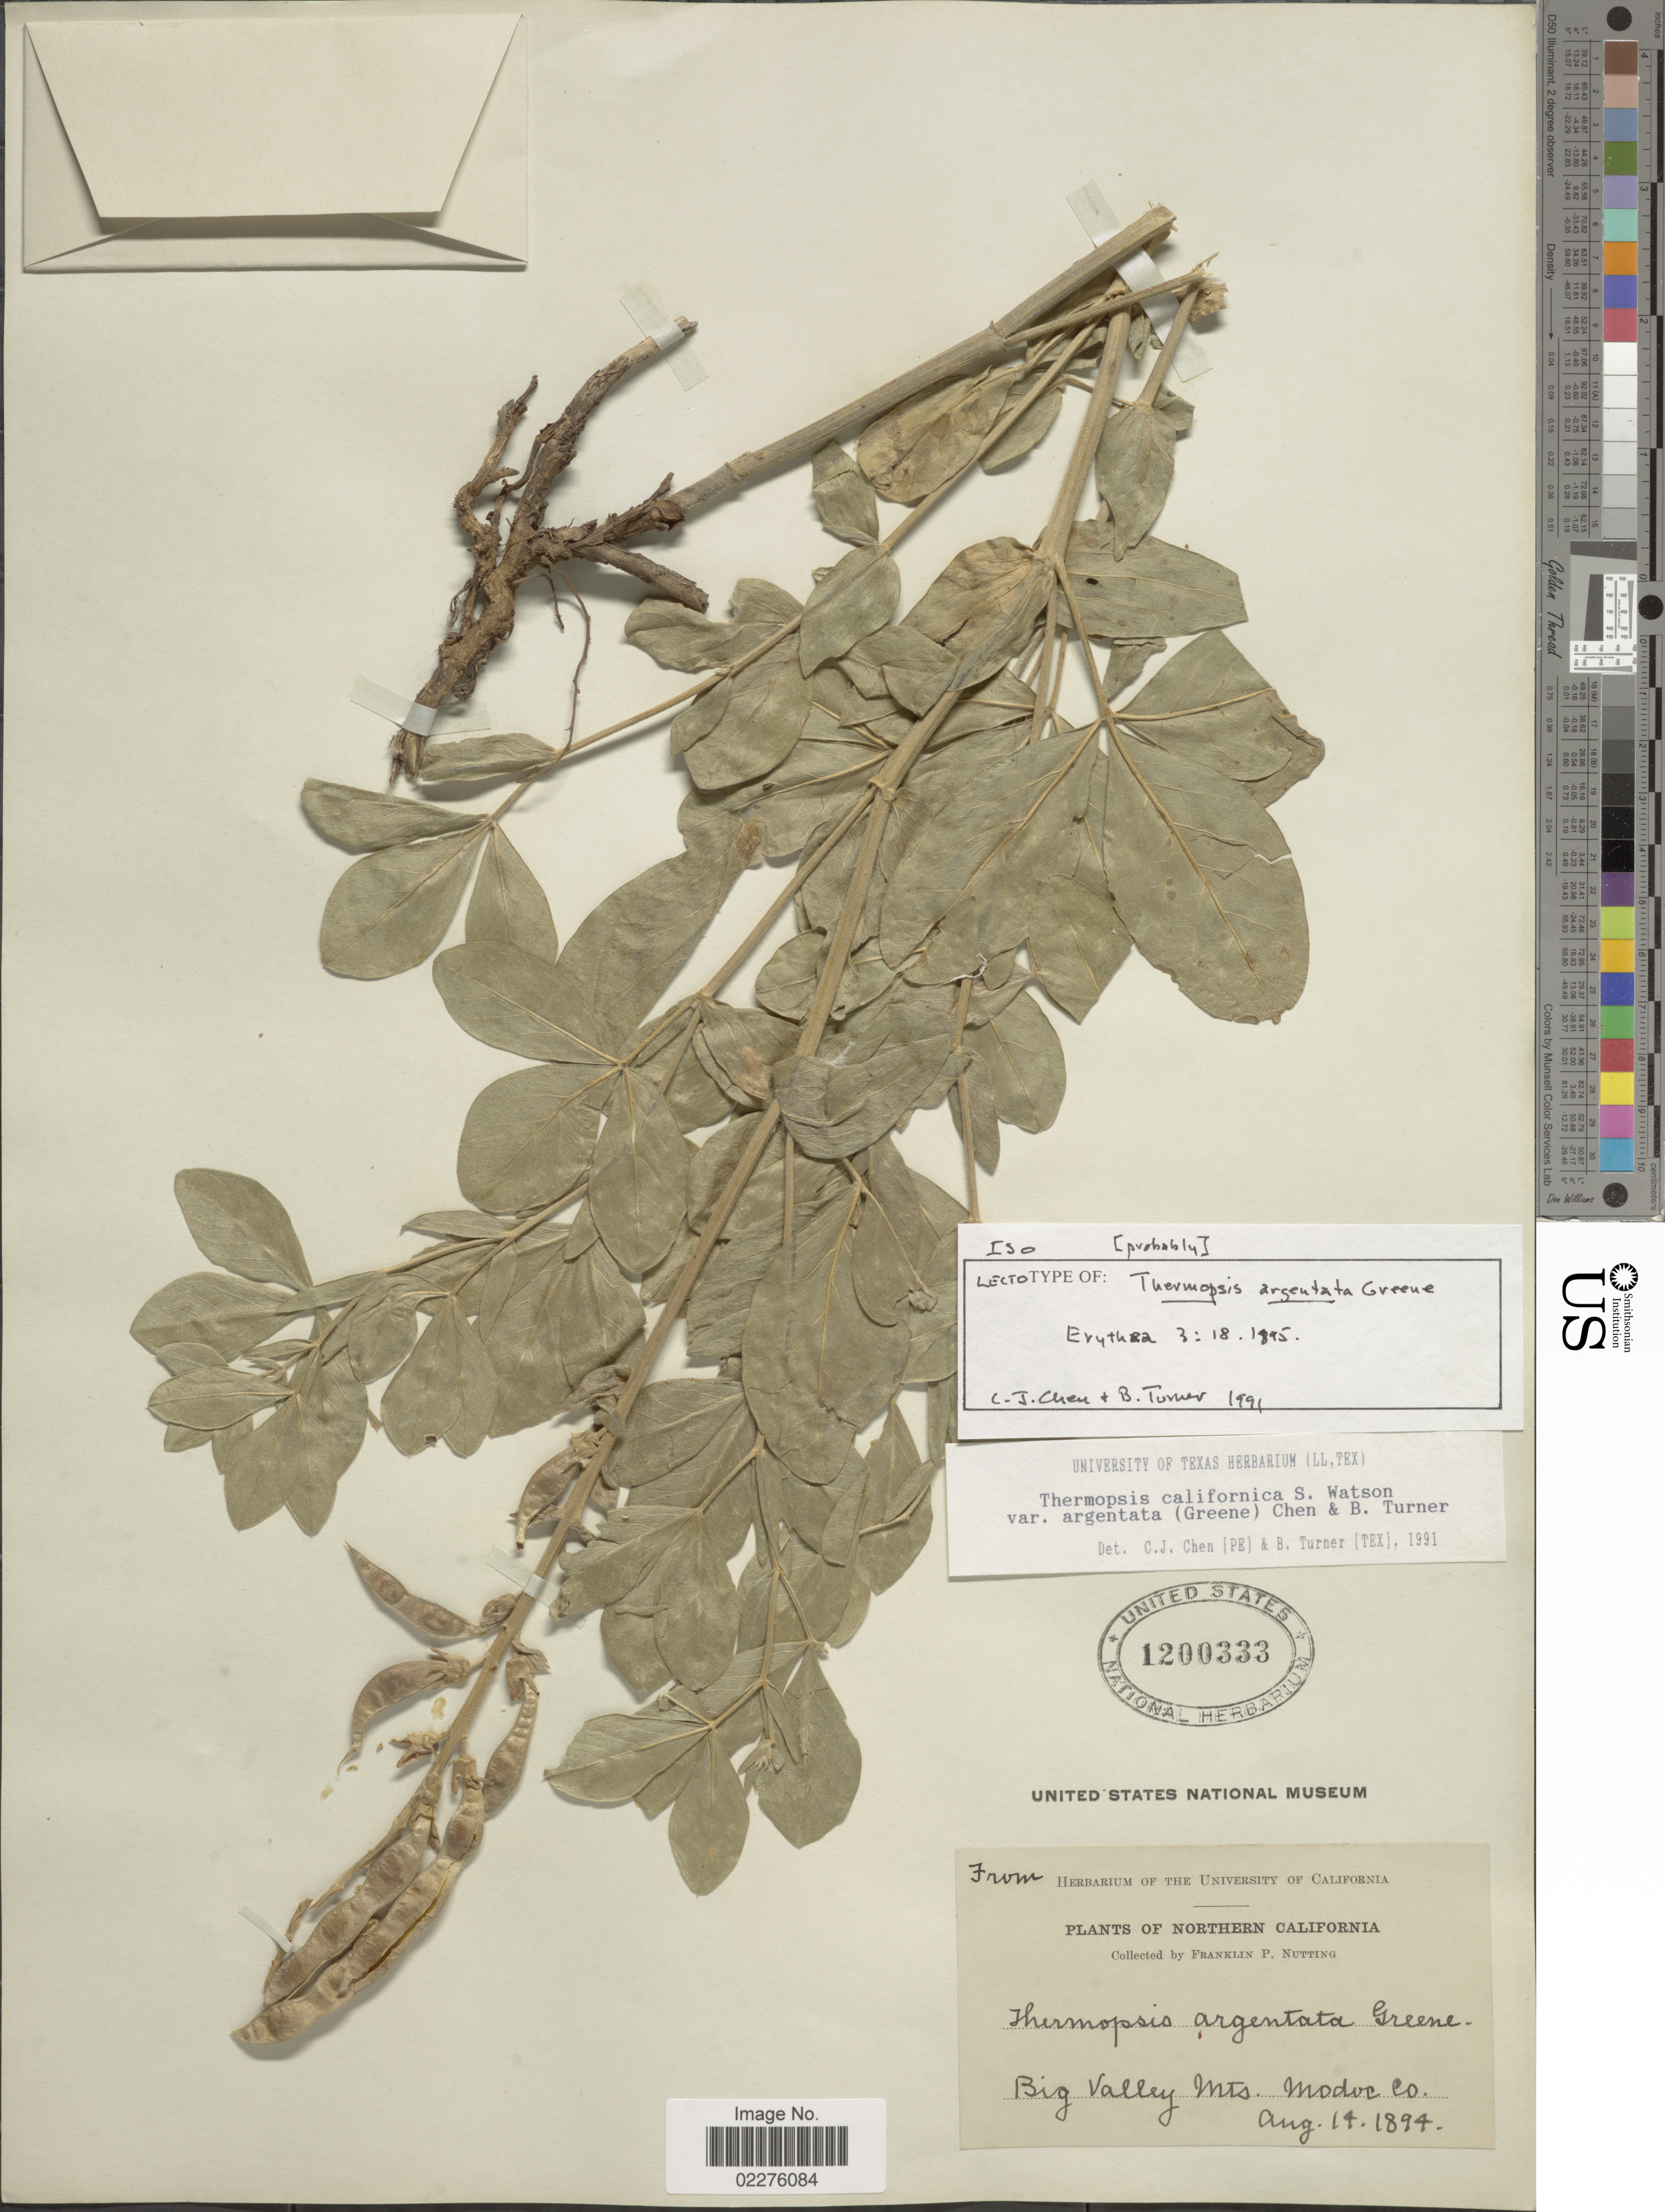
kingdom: Plantae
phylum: Tracheophyta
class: Magnoliopsida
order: Fabales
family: Fabaceae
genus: Thermopsis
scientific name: Thermopsis californica var. argentata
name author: (Greene) C.J. Chen & B.L. Turner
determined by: Chen, C. J.; Turner, B. L.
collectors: F. Nutting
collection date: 1894-08-14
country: United States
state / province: California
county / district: Modoc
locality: Northern California, Big Valley Mts. Modoc Co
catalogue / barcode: US 1200333